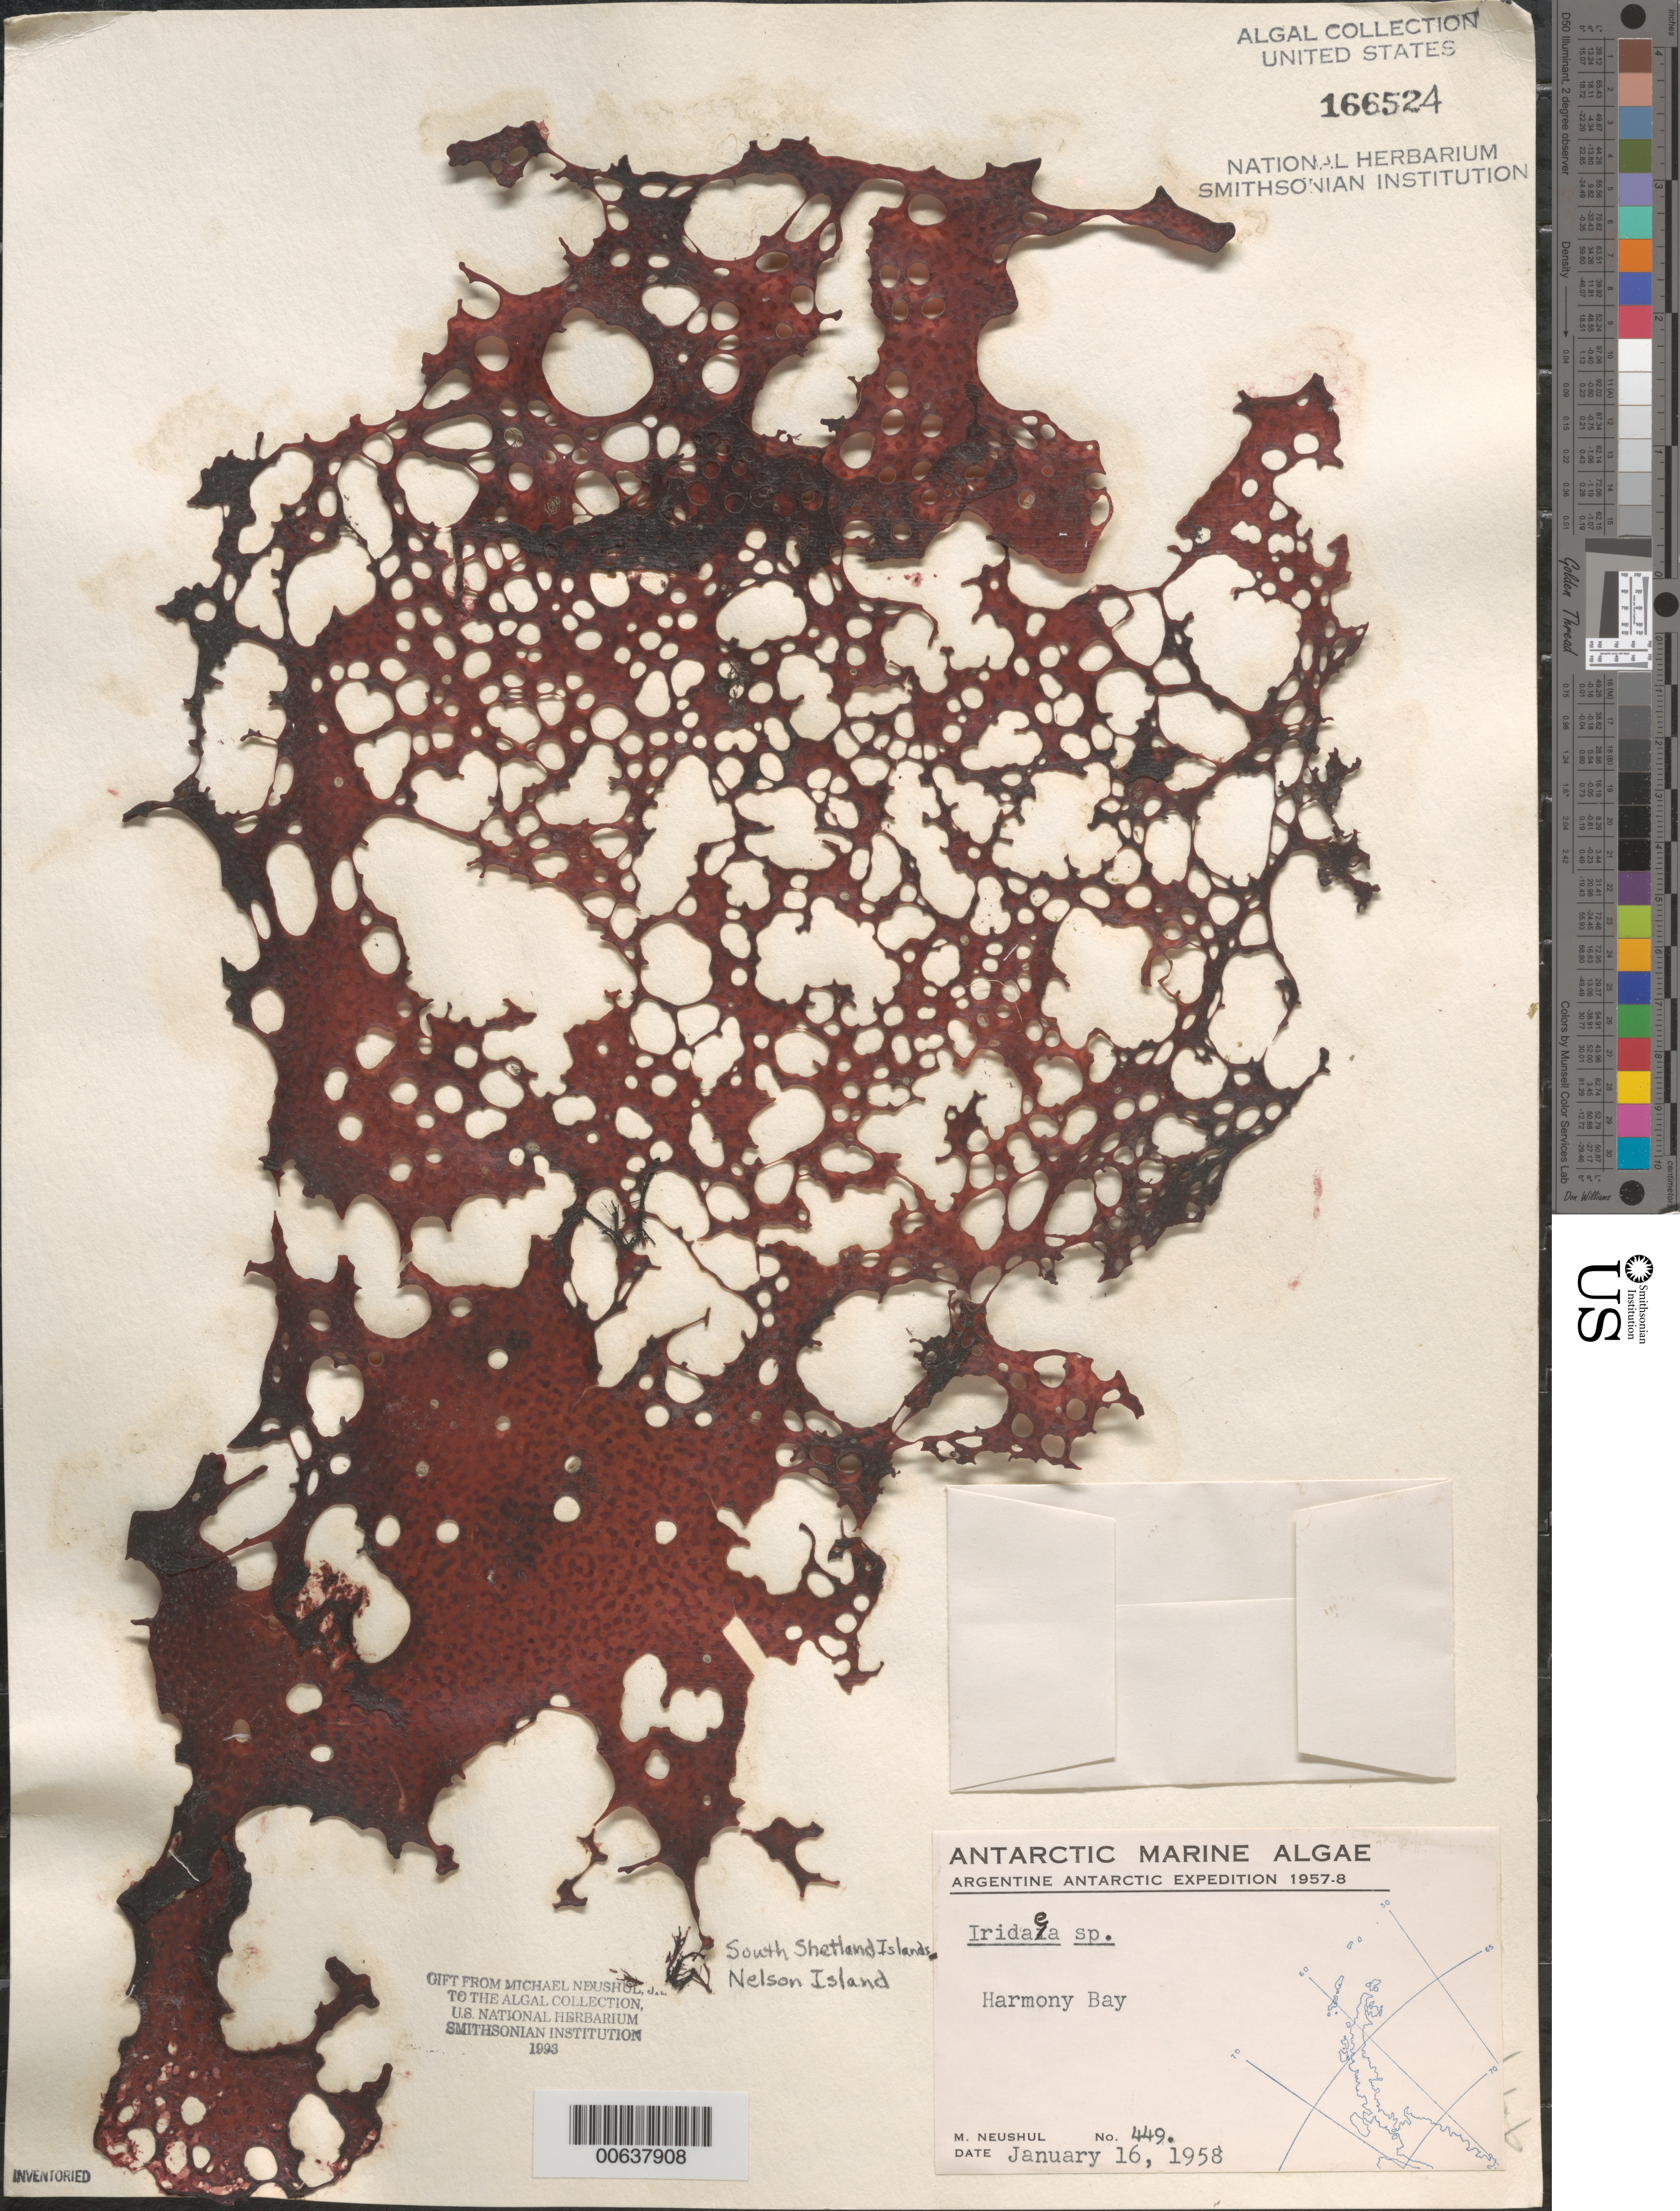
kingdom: Plantae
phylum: Rhodophyta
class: Florideophyceae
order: Gigartinales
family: Gigartinaceae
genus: Iridaea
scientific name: Iridaea sp.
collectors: M. Neushul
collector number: Neushul 449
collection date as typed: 16 Jan 1958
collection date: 1958-01-16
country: Antarctica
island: Nelson Island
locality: Harmony Bay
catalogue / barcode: US 166524